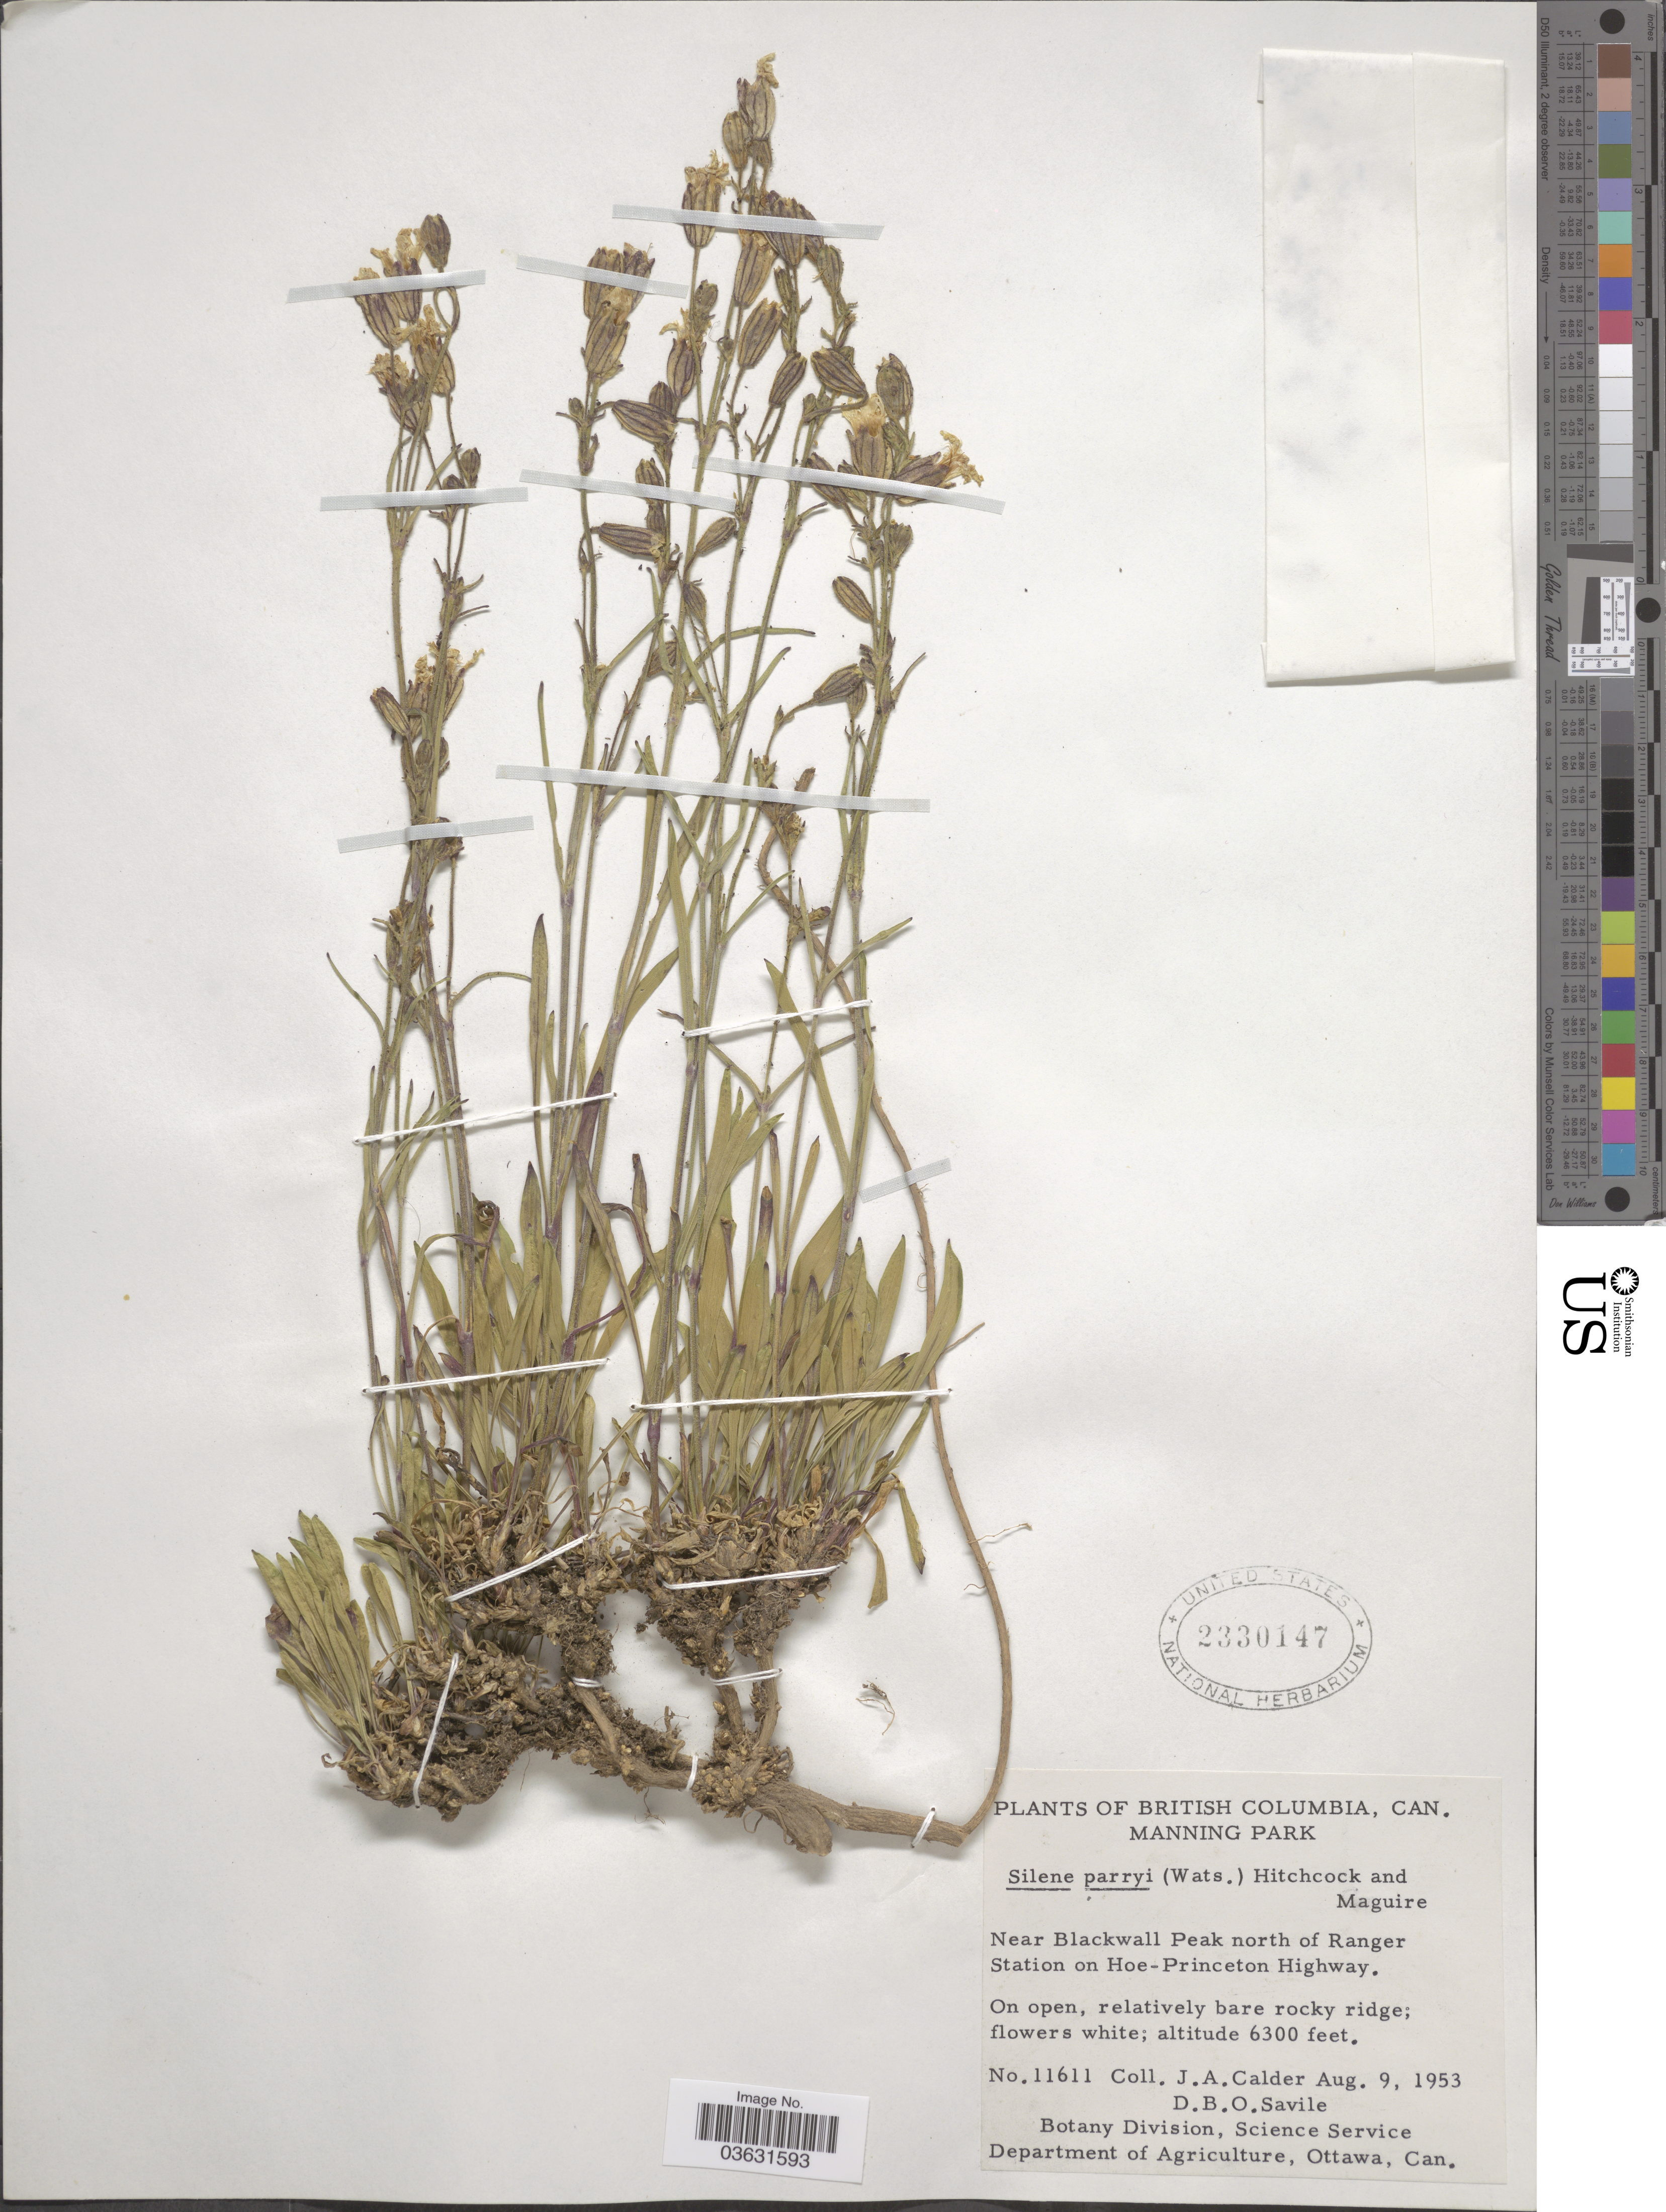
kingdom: Plantae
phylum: Tracheophyta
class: Magnoliopsida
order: Caryophyllales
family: Caryophyllaceae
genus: Silene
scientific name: Silene parryi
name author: (S. Watson) C.L. Hitchc. & Maguire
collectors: J. A. Calder & D. Savile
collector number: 11611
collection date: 1953-08-09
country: Canada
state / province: British Columbia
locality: Manning Park. Near Blackwell Peak north of Ranger Station on Hoe-Princeton Highway.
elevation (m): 1920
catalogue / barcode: US 2330147